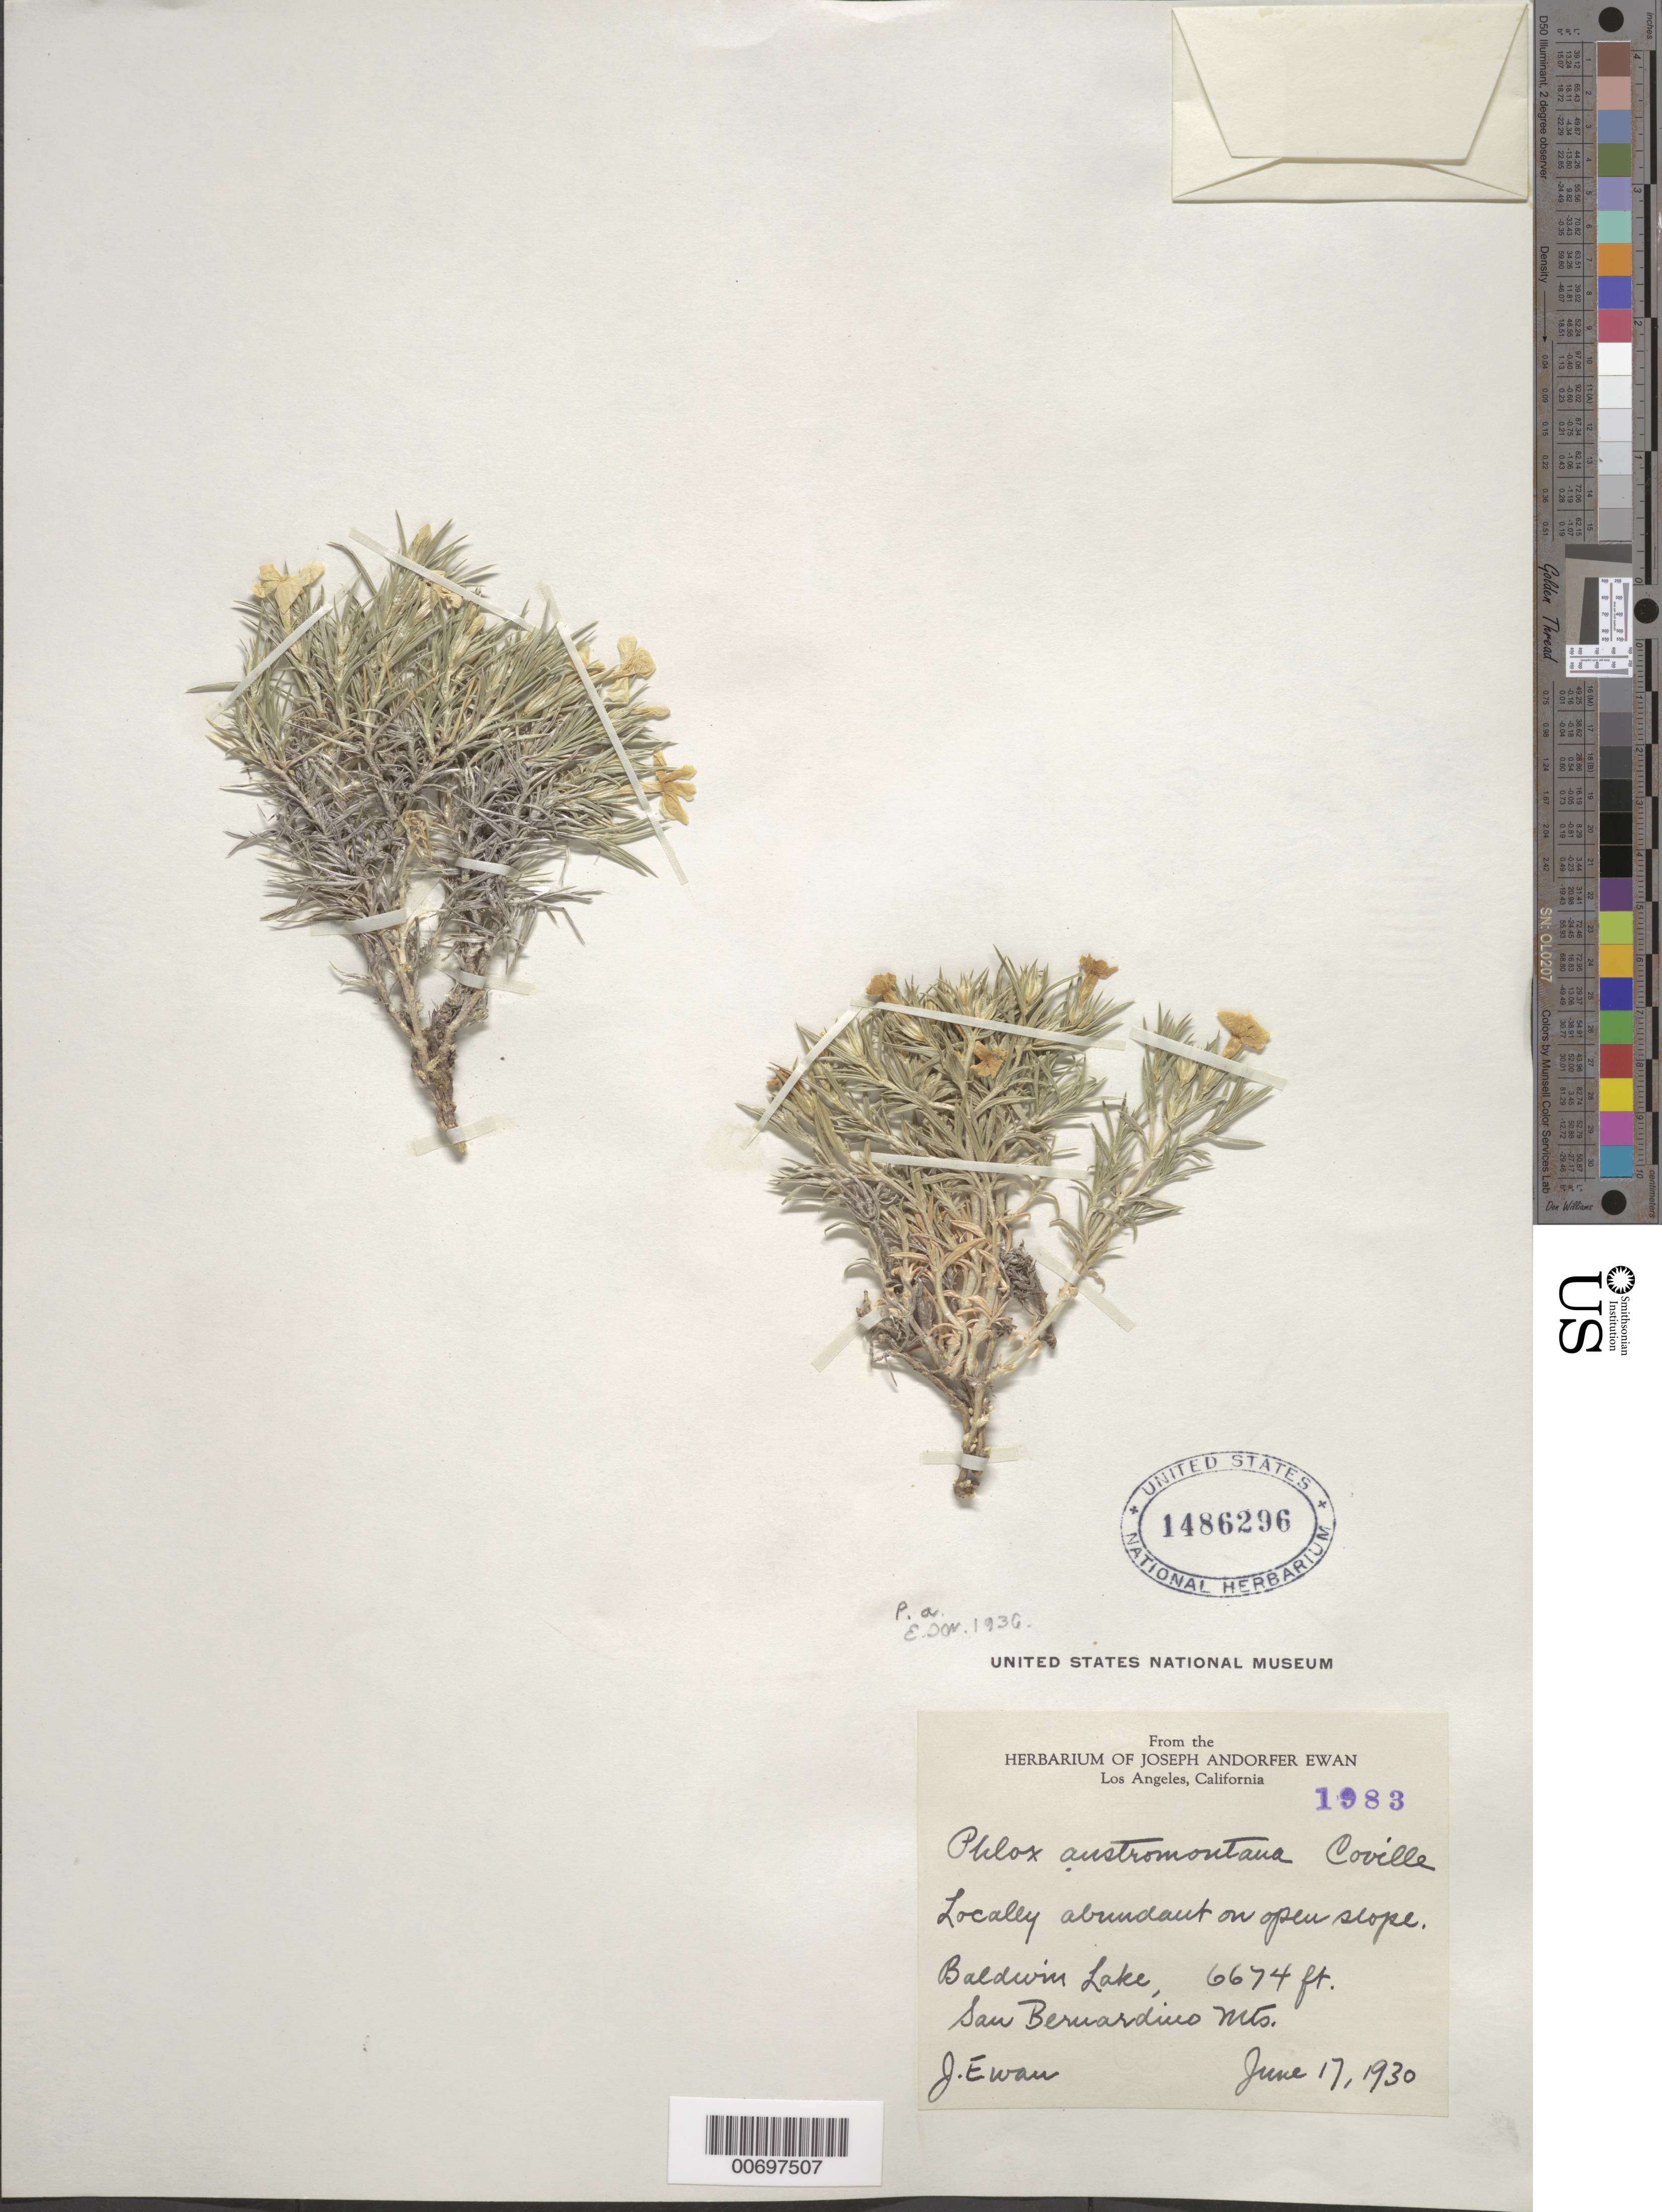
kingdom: Plantae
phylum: Tracheophyta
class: Magnoliopsida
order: Ericales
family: Polemoniaceae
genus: Phlox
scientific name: Phlox austromontana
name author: Coville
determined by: Wherry, E.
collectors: J. A. Ewan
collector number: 1983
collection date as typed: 17 Jun 1930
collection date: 1930-06-17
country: United States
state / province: California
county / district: San Bernardino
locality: Baldwin Lake, San Bernardino Mts.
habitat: Locally abundant on open slope.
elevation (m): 2034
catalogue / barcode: US 1486296